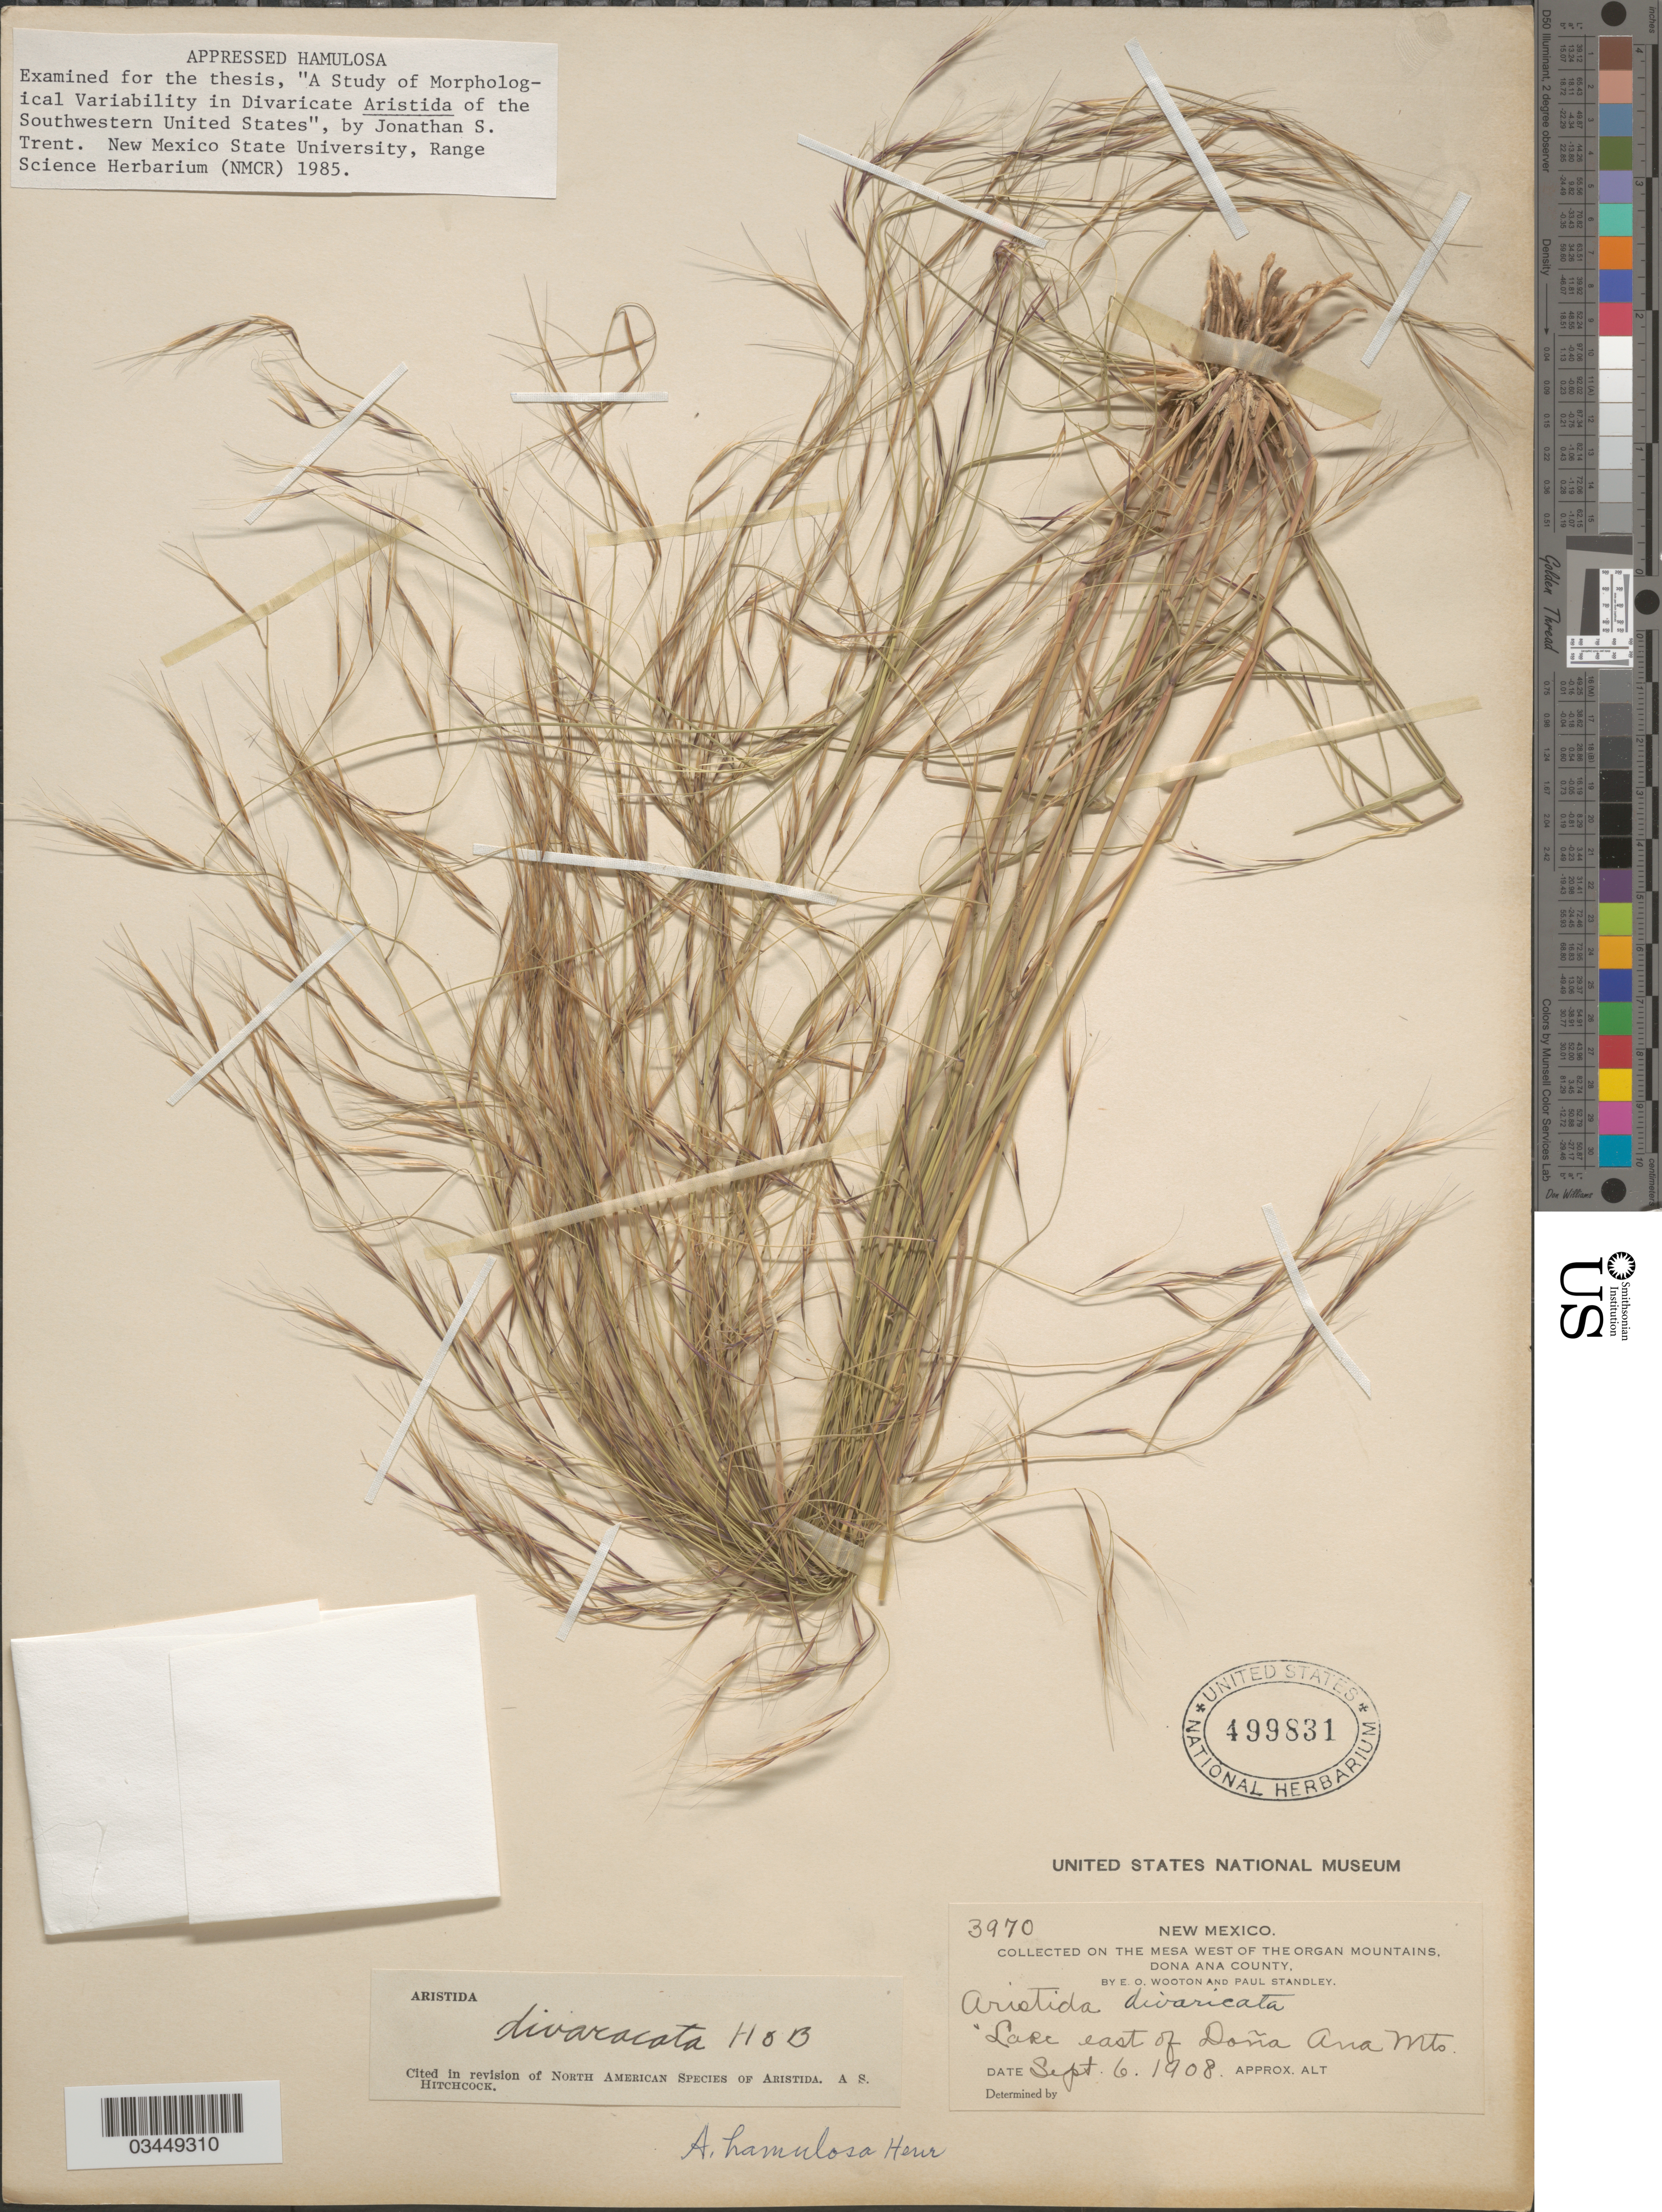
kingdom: Plantae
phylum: Tracheophyta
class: Liliopsida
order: Poales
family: Poaceae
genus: Aristida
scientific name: Aristida hamulosa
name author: Henr.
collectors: E. O. Wooton & P. C. Standley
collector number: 3970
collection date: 1908-09-06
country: United States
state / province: New Mexico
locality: On the mesa west of the Organ Mountains, Dona Ana County. Lake east of Doña Ana Mts.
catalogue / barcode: US 499831